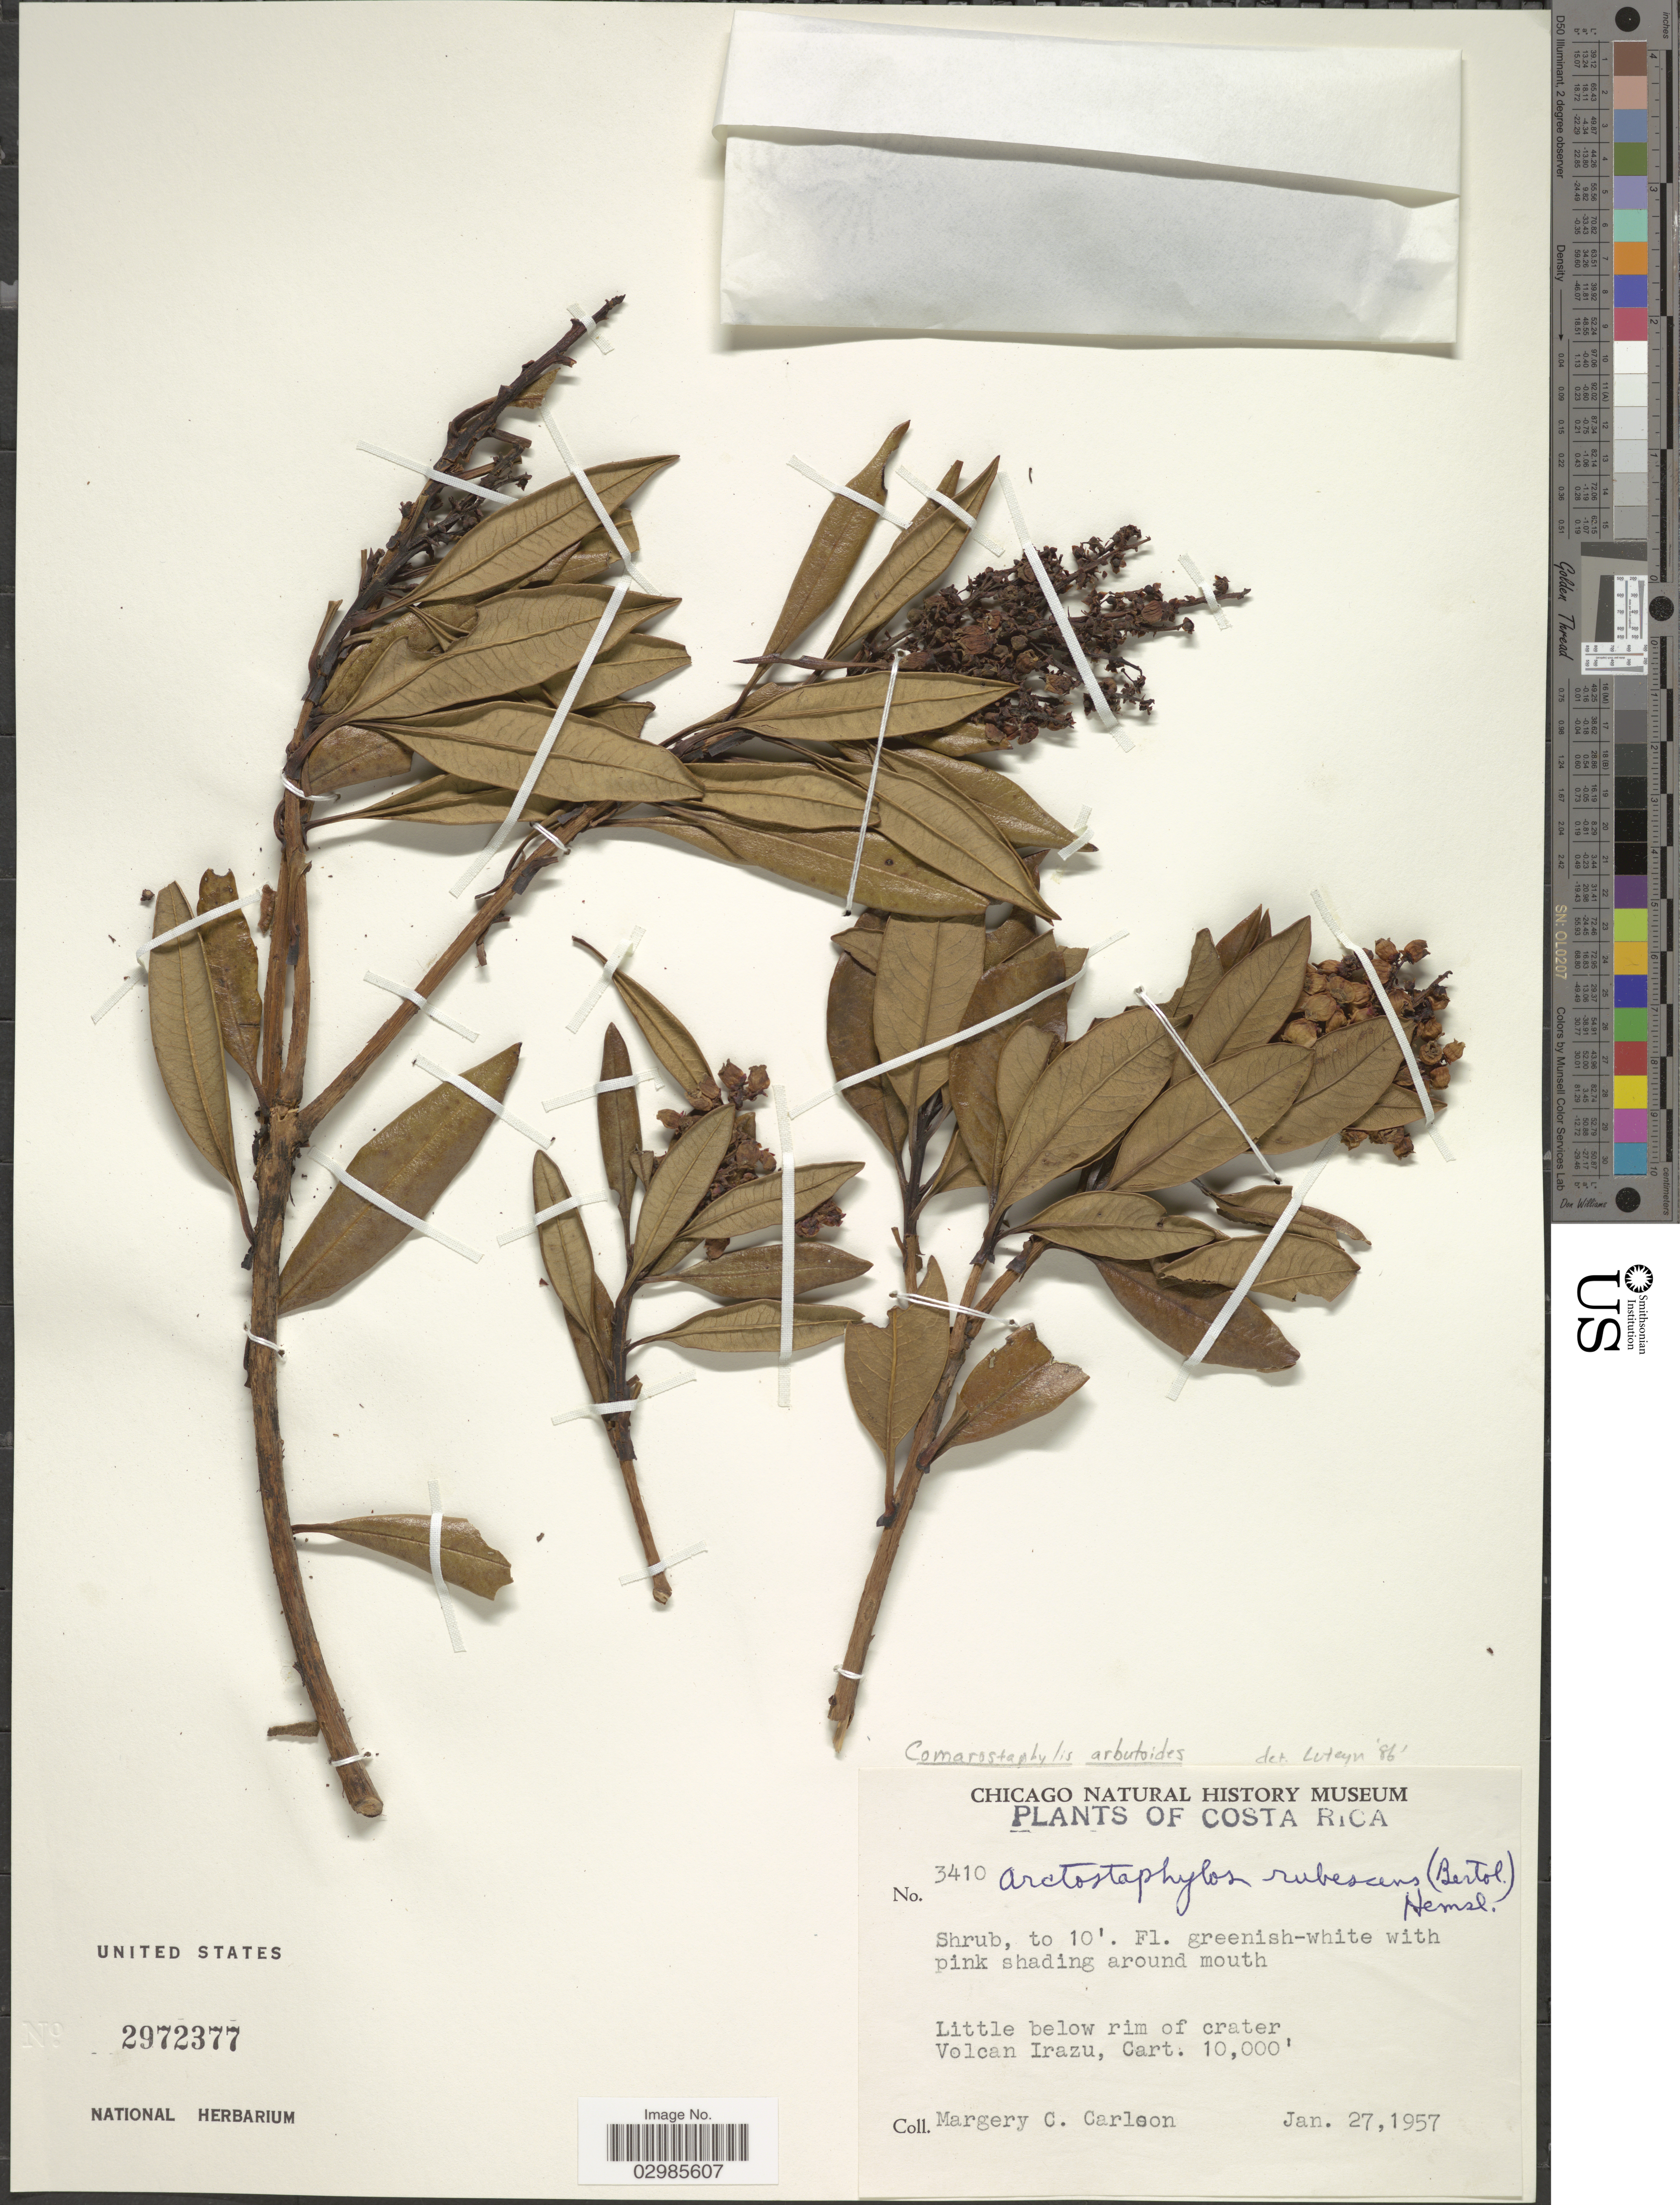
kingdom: Plantae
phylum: Tracheophyta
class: Magnoliopsida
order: Ericales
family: Ericaceae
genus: Comarostaphylis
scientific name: Comarostaphylis arbutoides subsp. arbutoides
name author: Lindl.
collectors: M. C. Carlson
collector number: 3410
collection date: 1957-01-27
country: Costa Rica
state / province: Cartago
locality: Little below rim of crater Volcan Irazu, Cart.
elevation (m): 3048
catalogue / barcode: US 2972377